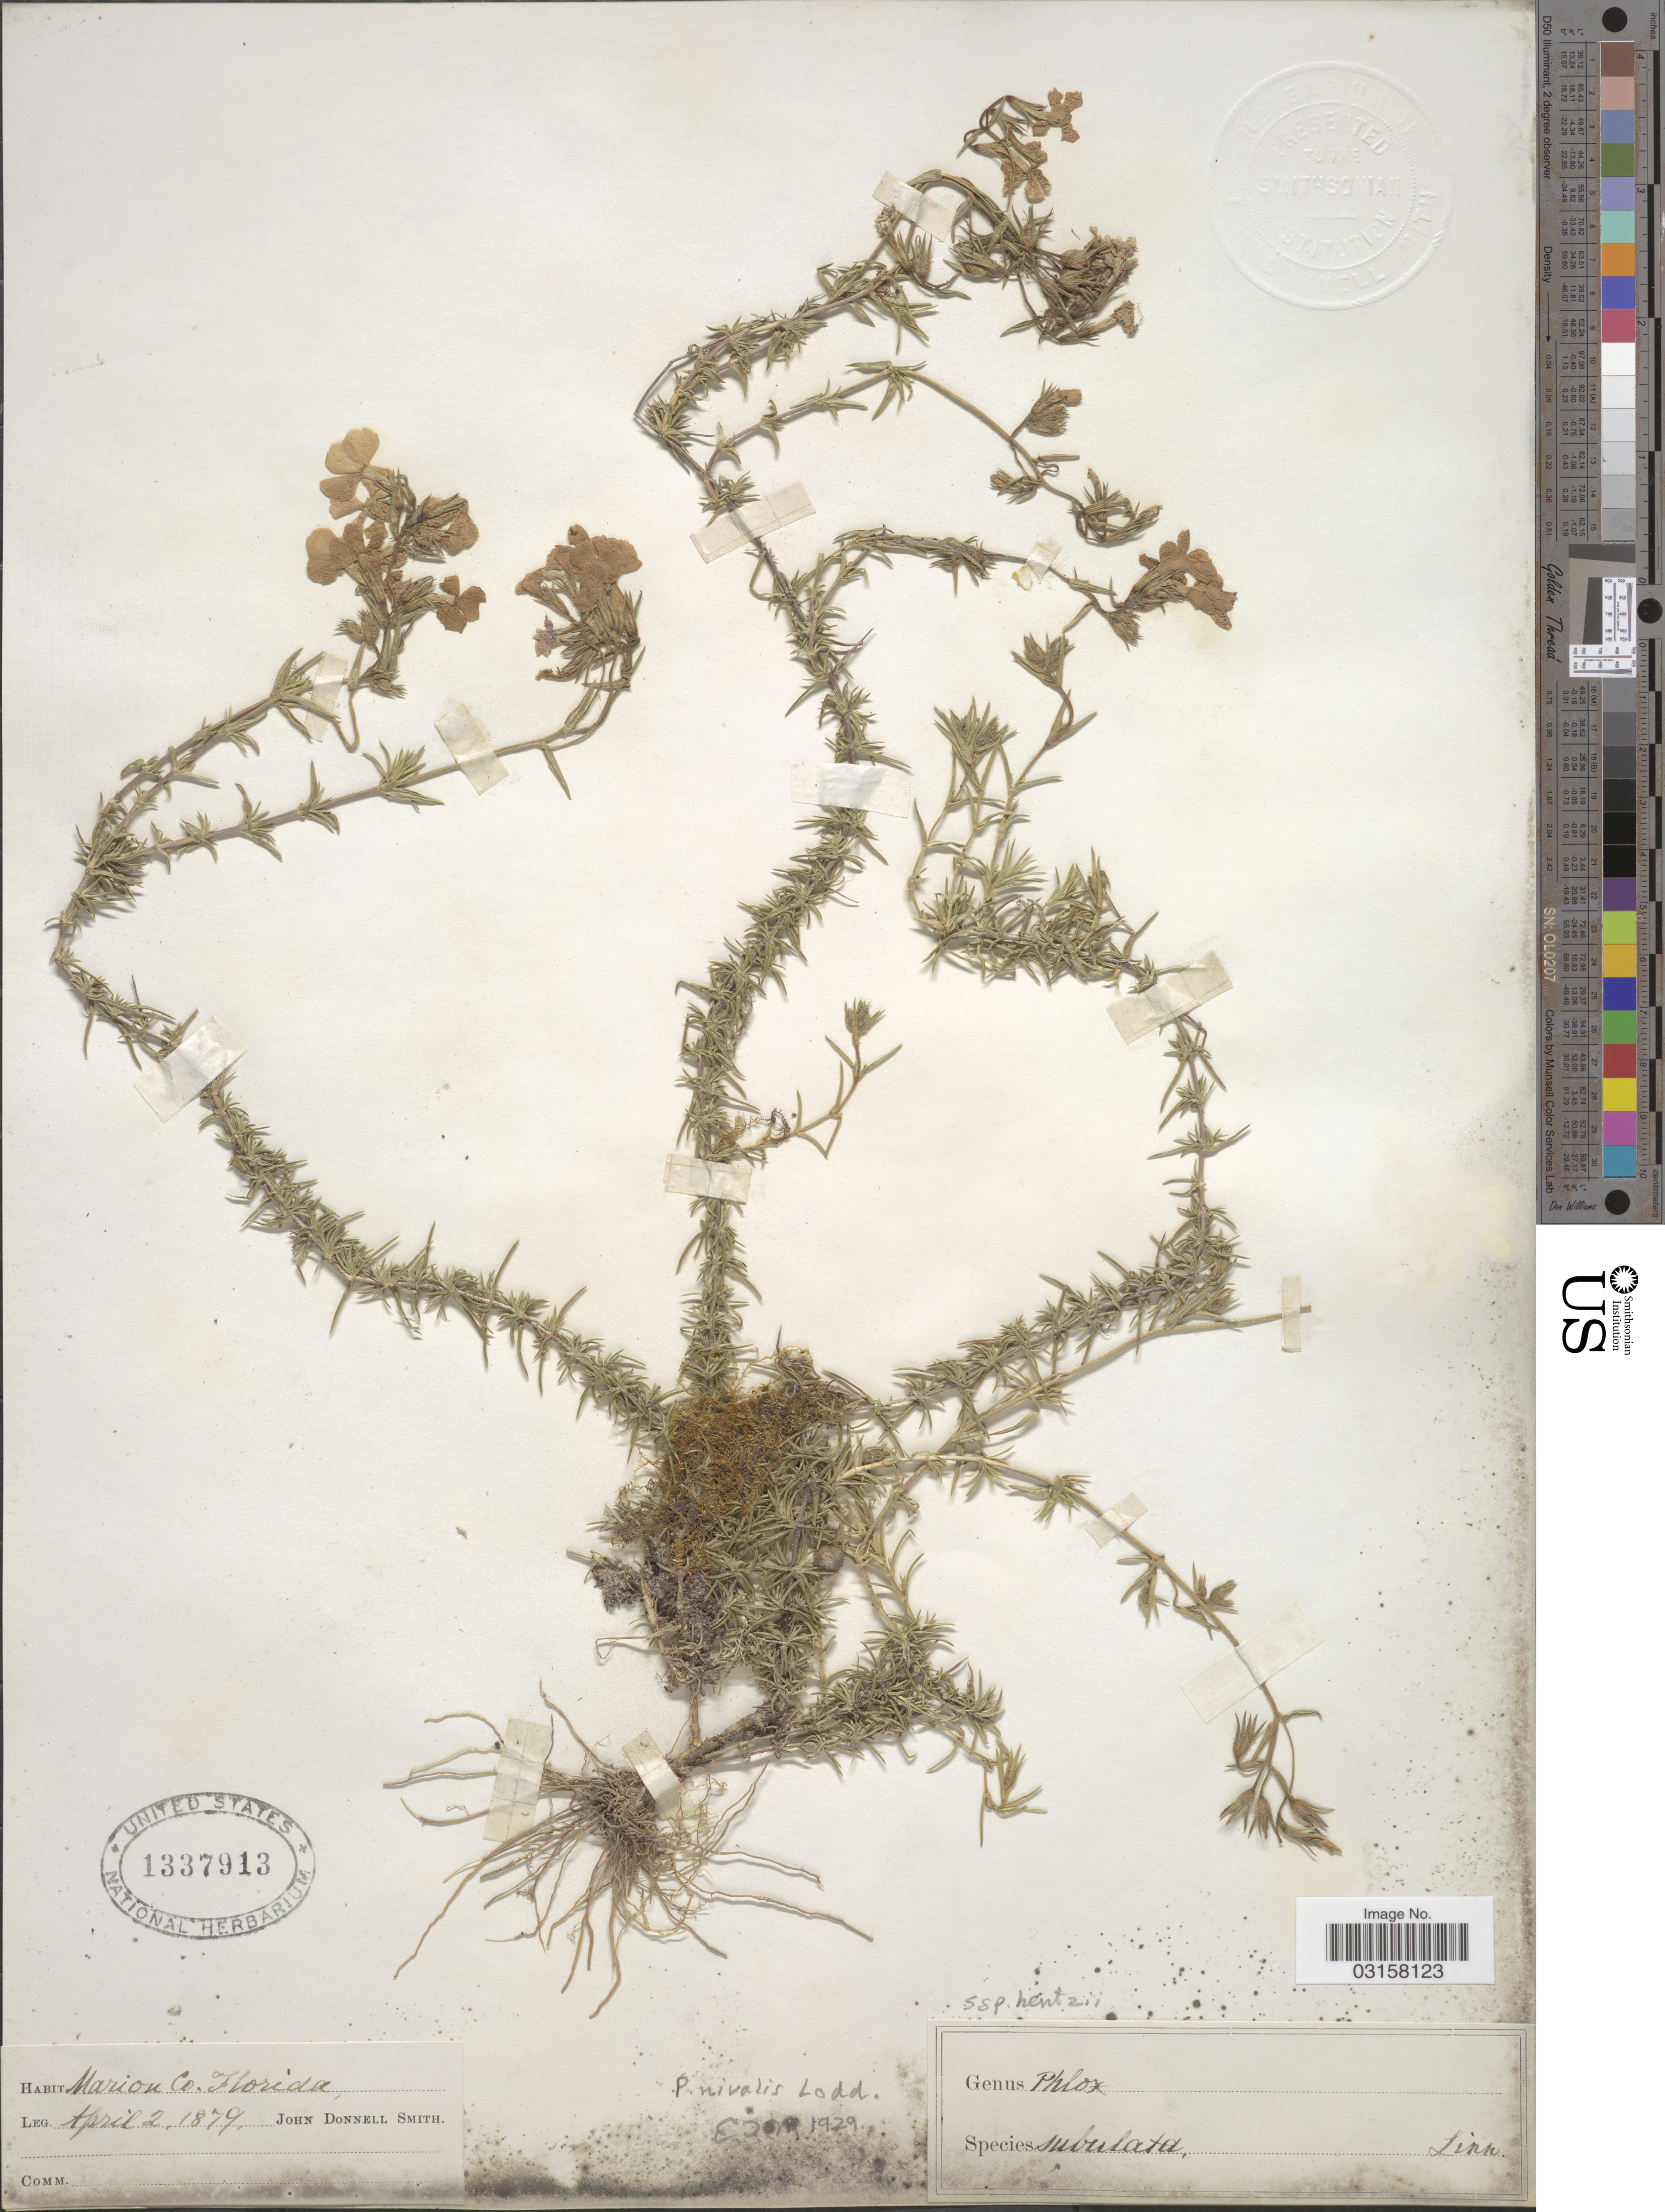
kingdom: Plantae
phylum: Tracheophyta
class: Magnoliopsida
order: Ericales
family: Polemoniaceae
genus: Phlox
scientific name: Phlox nivalis subsp. nivalis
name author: Lodd. ex Sweet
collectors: J. Donnell Smith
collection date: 1879-04-02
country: United States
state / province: Florida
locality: Marion Co.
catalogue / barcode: US 1337913